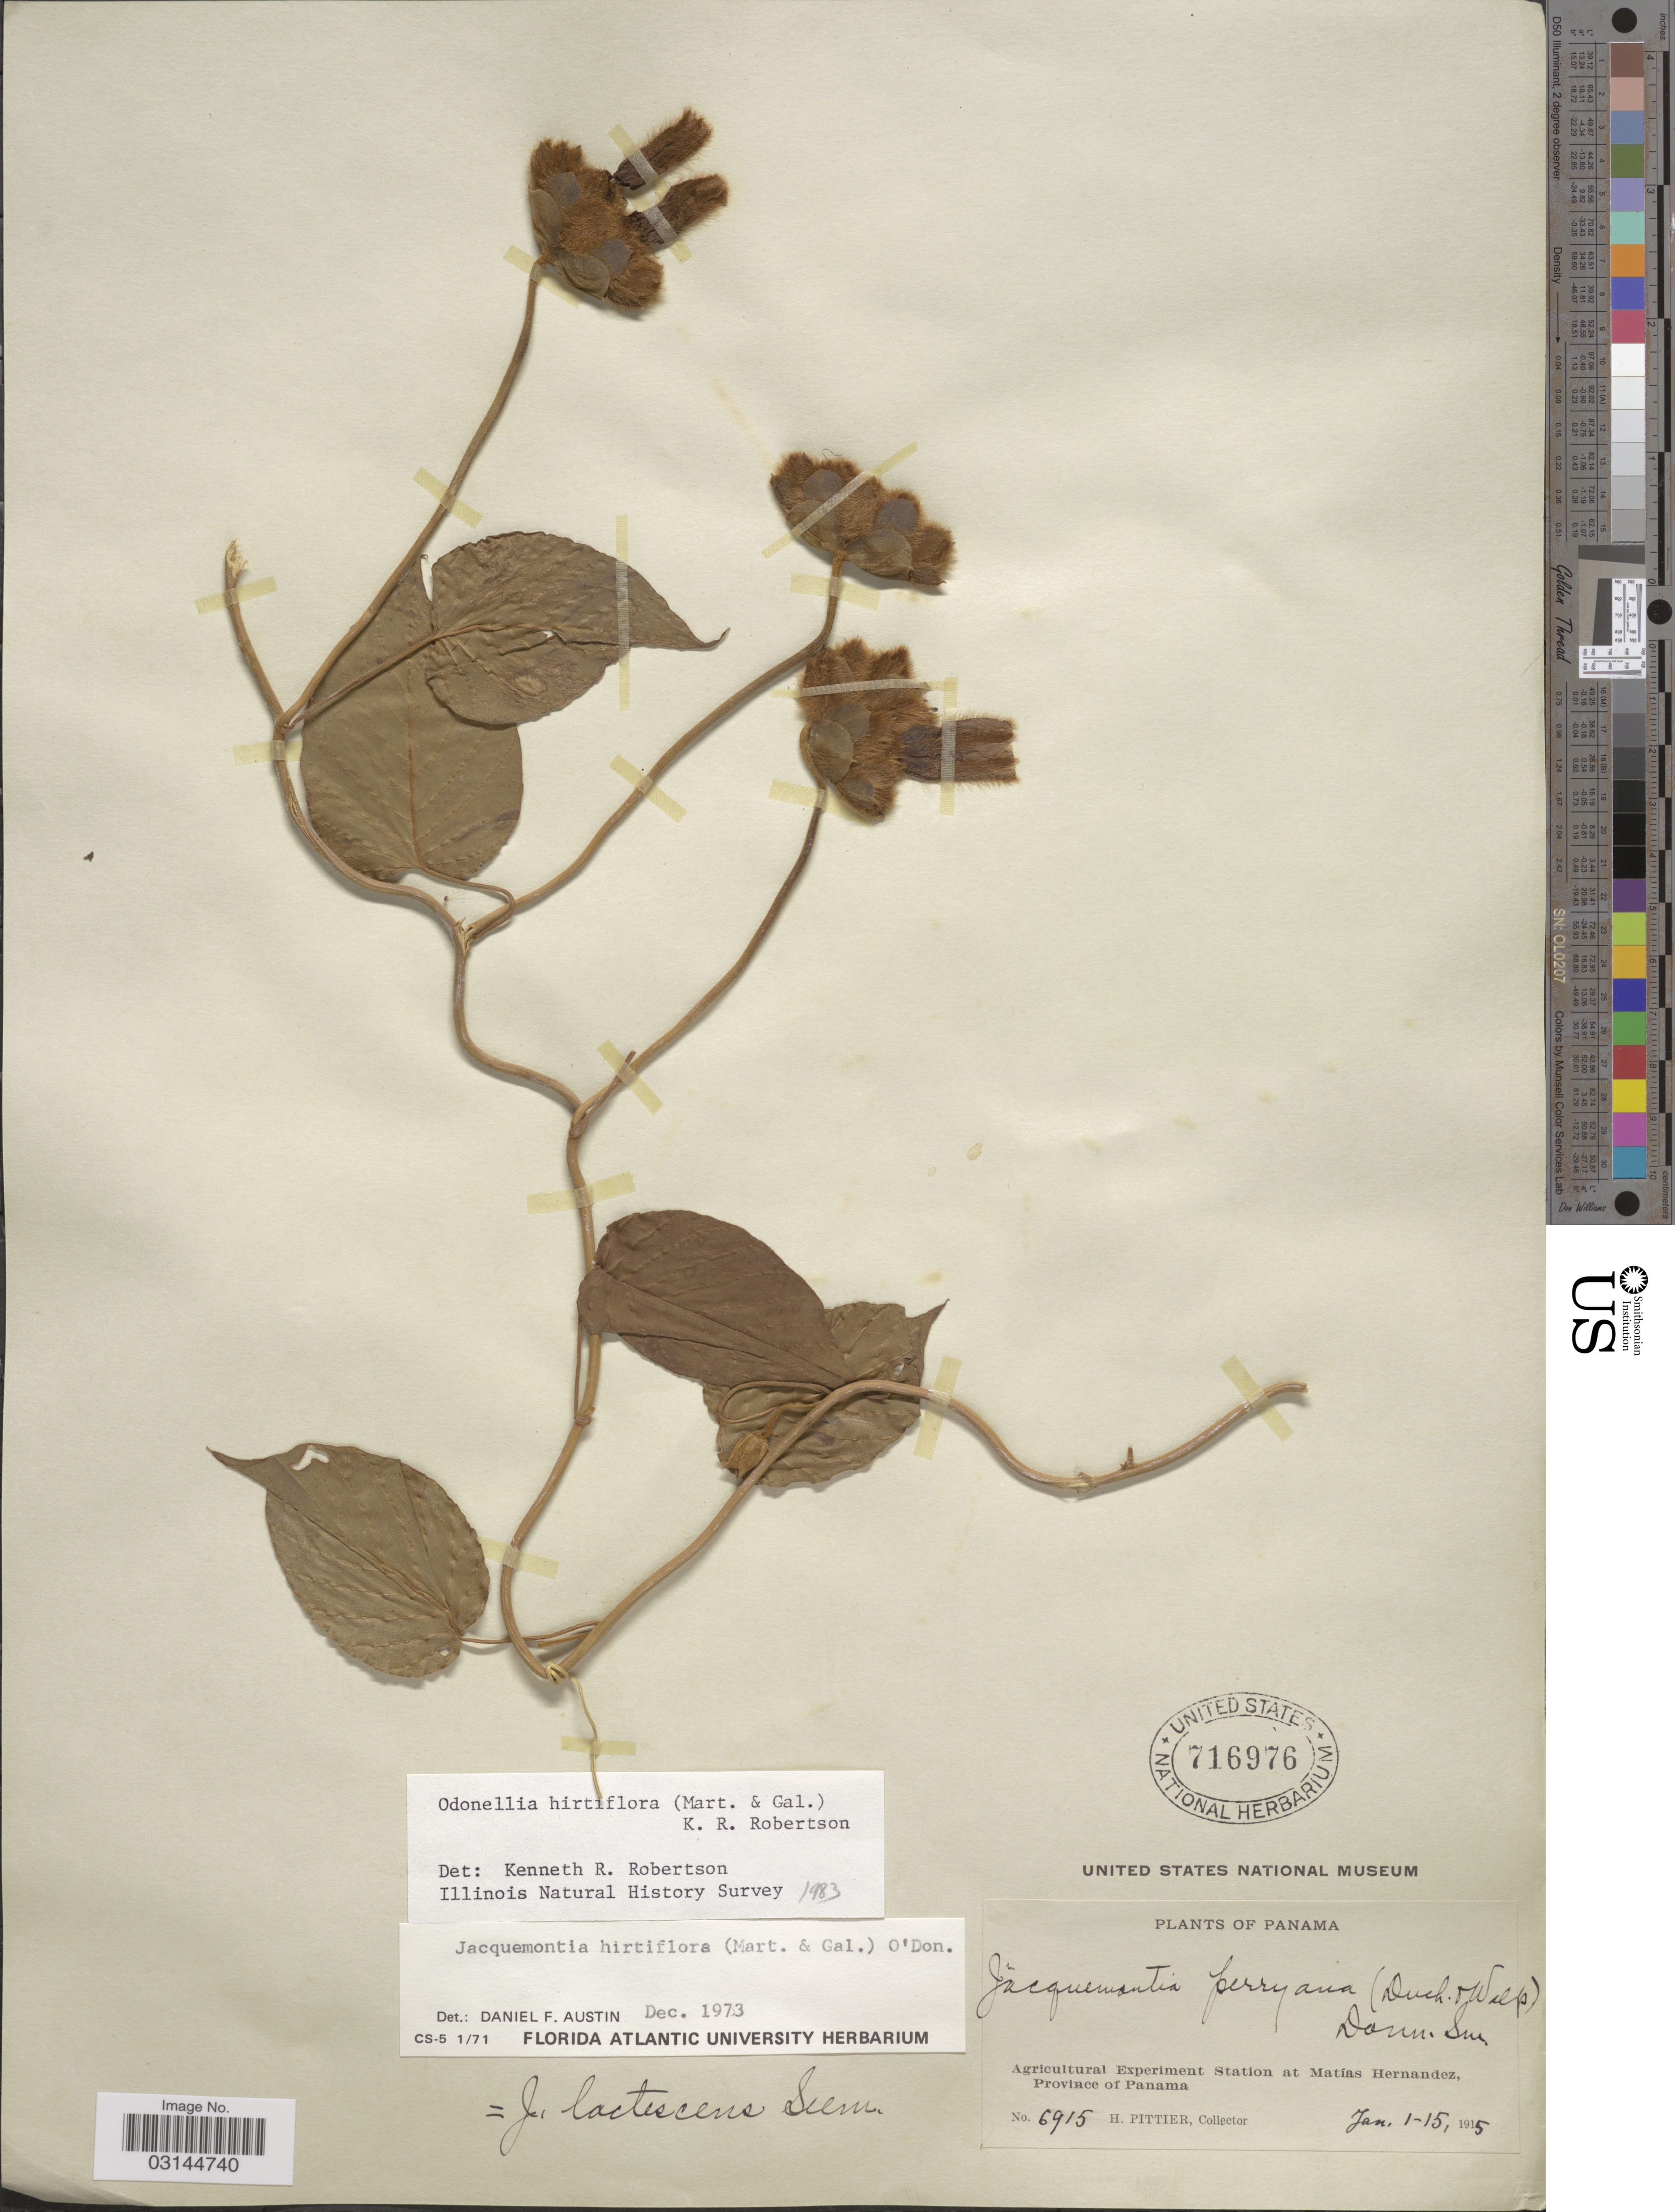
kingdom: Plantae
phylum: Tracheophyta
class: Magnoliopsida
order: Solanales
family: Convolvulaceae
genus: Odonellia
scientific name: Odonellia hirtiflora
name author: (M. Martens & Galeotti) K.R. Robertson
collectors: H. F. Pittier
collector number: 6915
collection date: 1915-01-01/1915-01-15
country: Panama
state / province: Panamá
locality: Agricultural Experiment Station at Matías Hernandez.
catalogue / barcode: US 716976